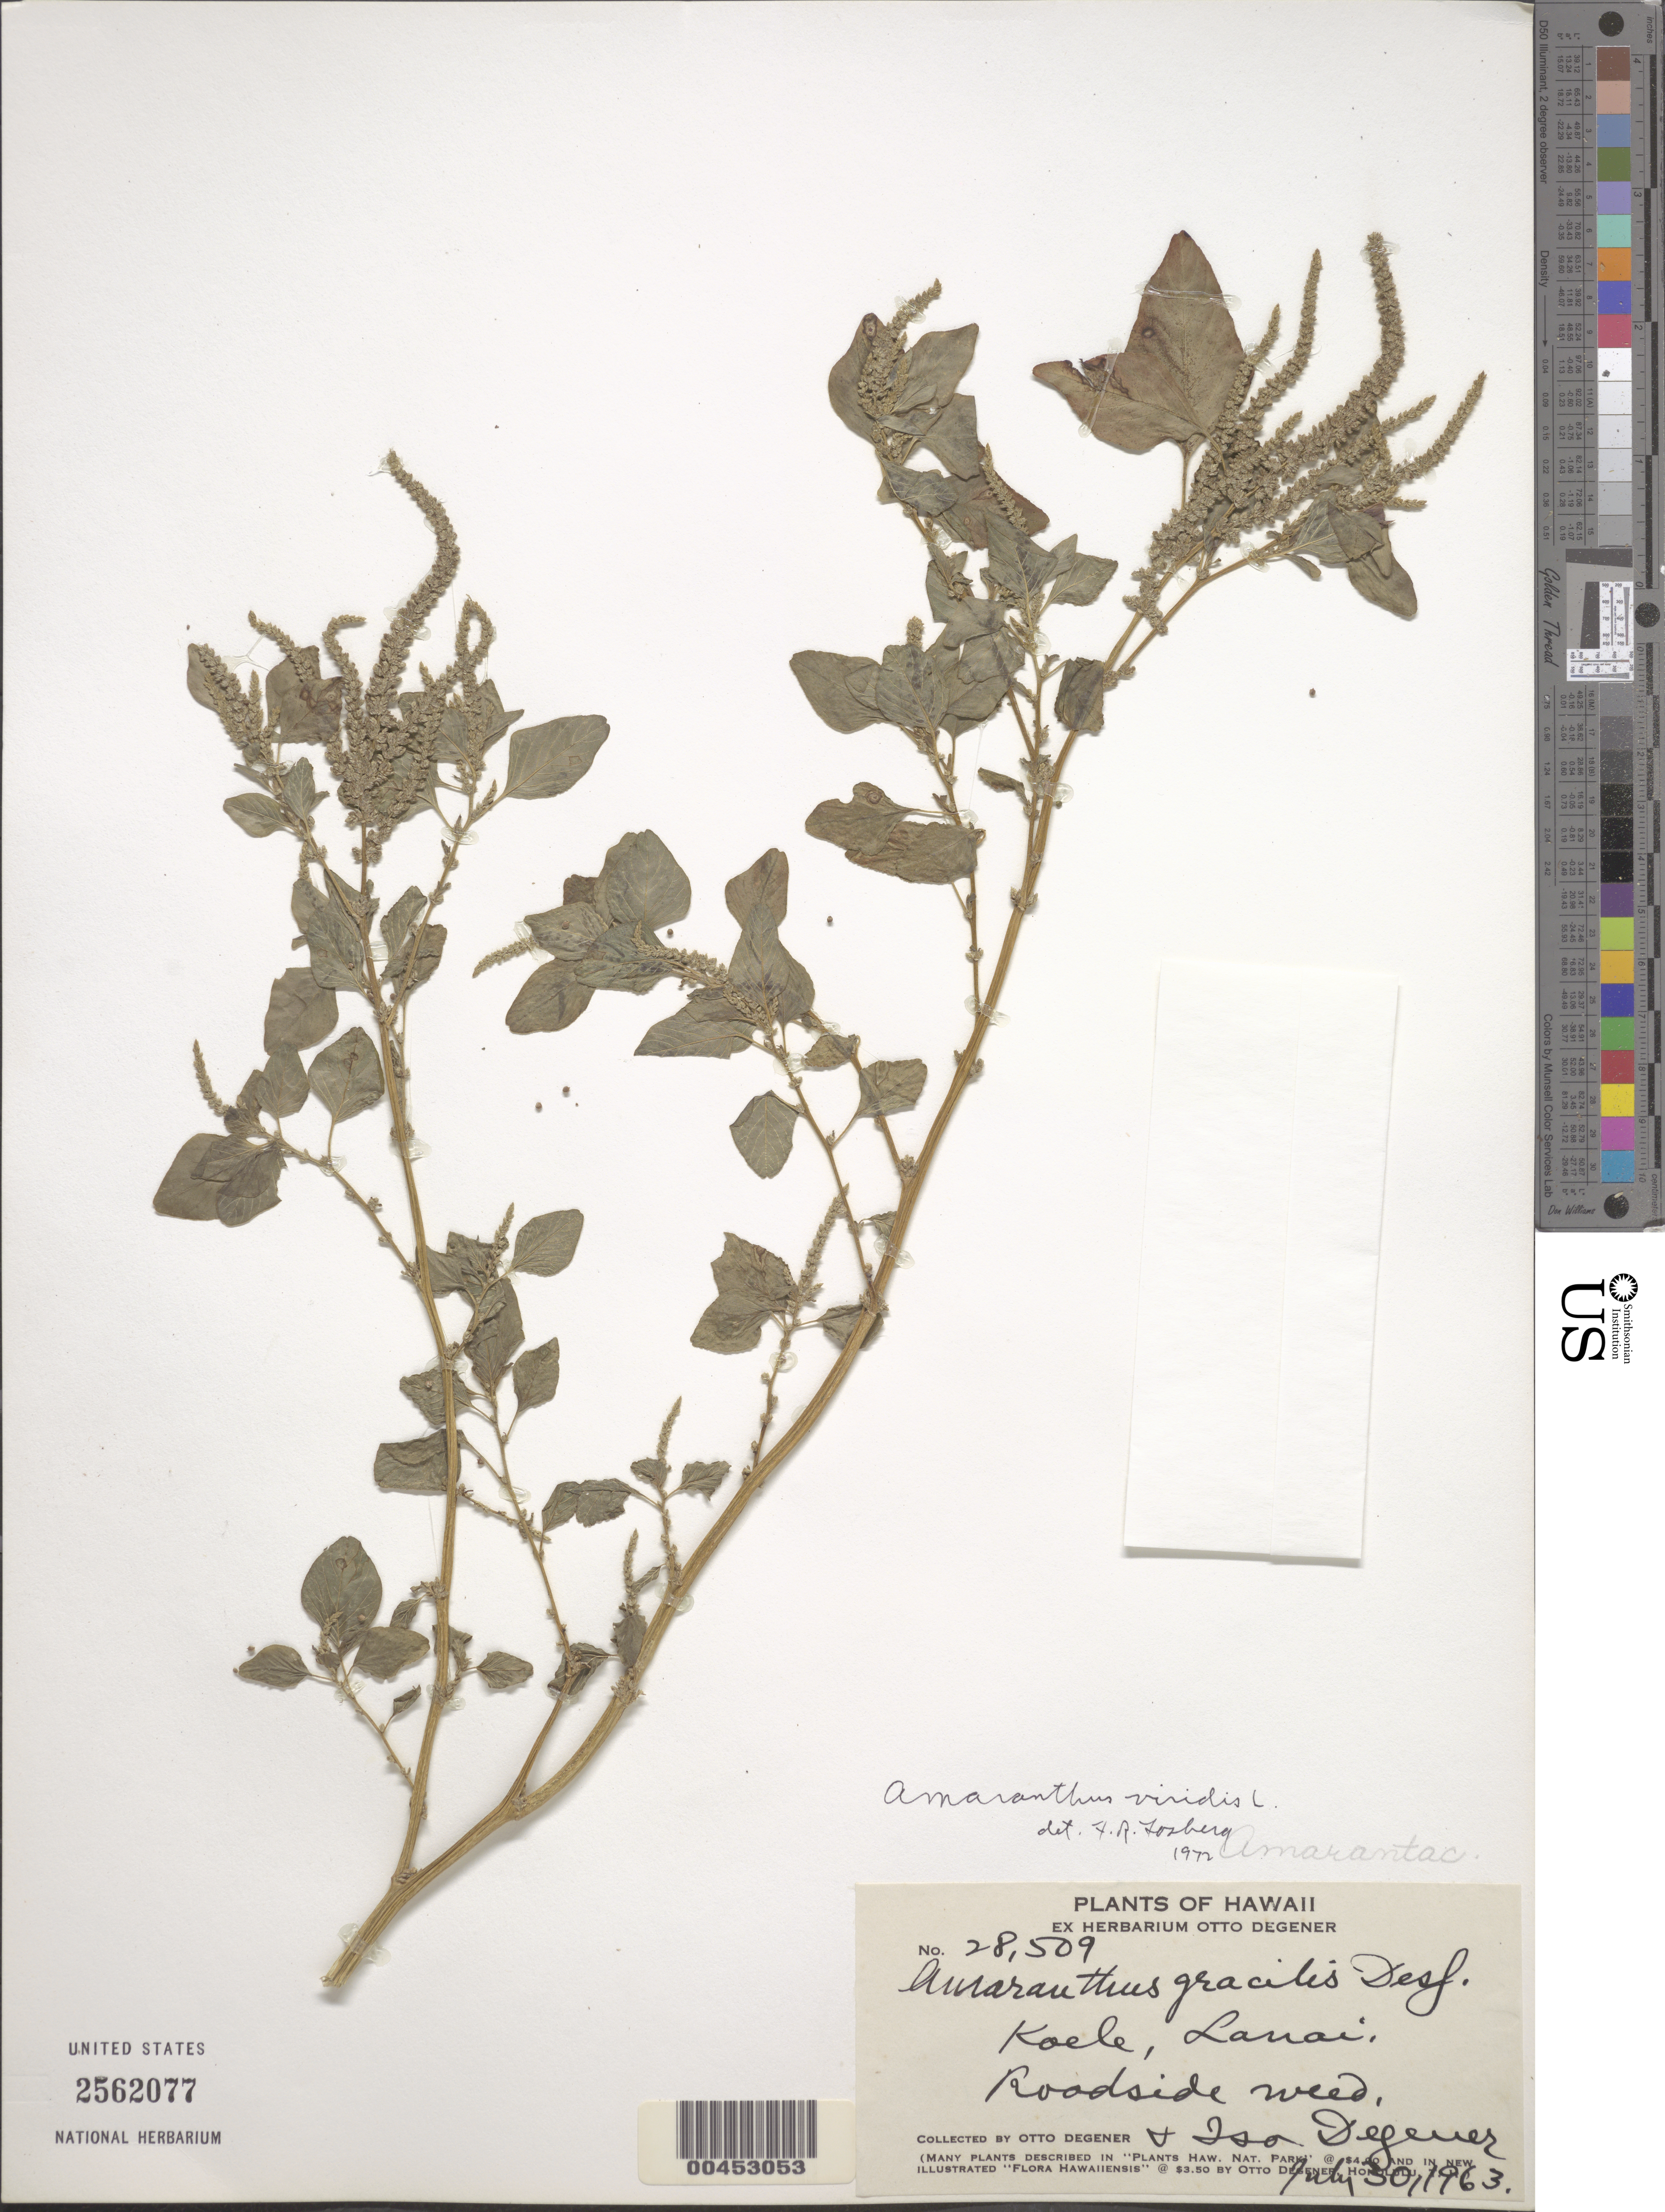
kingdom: Plantae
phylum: Tracheophyta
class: Magnoliopsida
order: Caryophyllales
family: Amaranthaceae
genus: Amaranthus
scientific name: Amaranthus viridis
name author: L.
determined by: Fosberg, F. R.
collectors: O. Degener & I. Degener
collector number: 28509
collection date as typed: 30 Jul 1963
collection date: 1963-07-30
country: United States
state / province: Hawaii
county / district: Maui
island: Lana'i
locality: Koele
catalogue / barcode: US 2562077